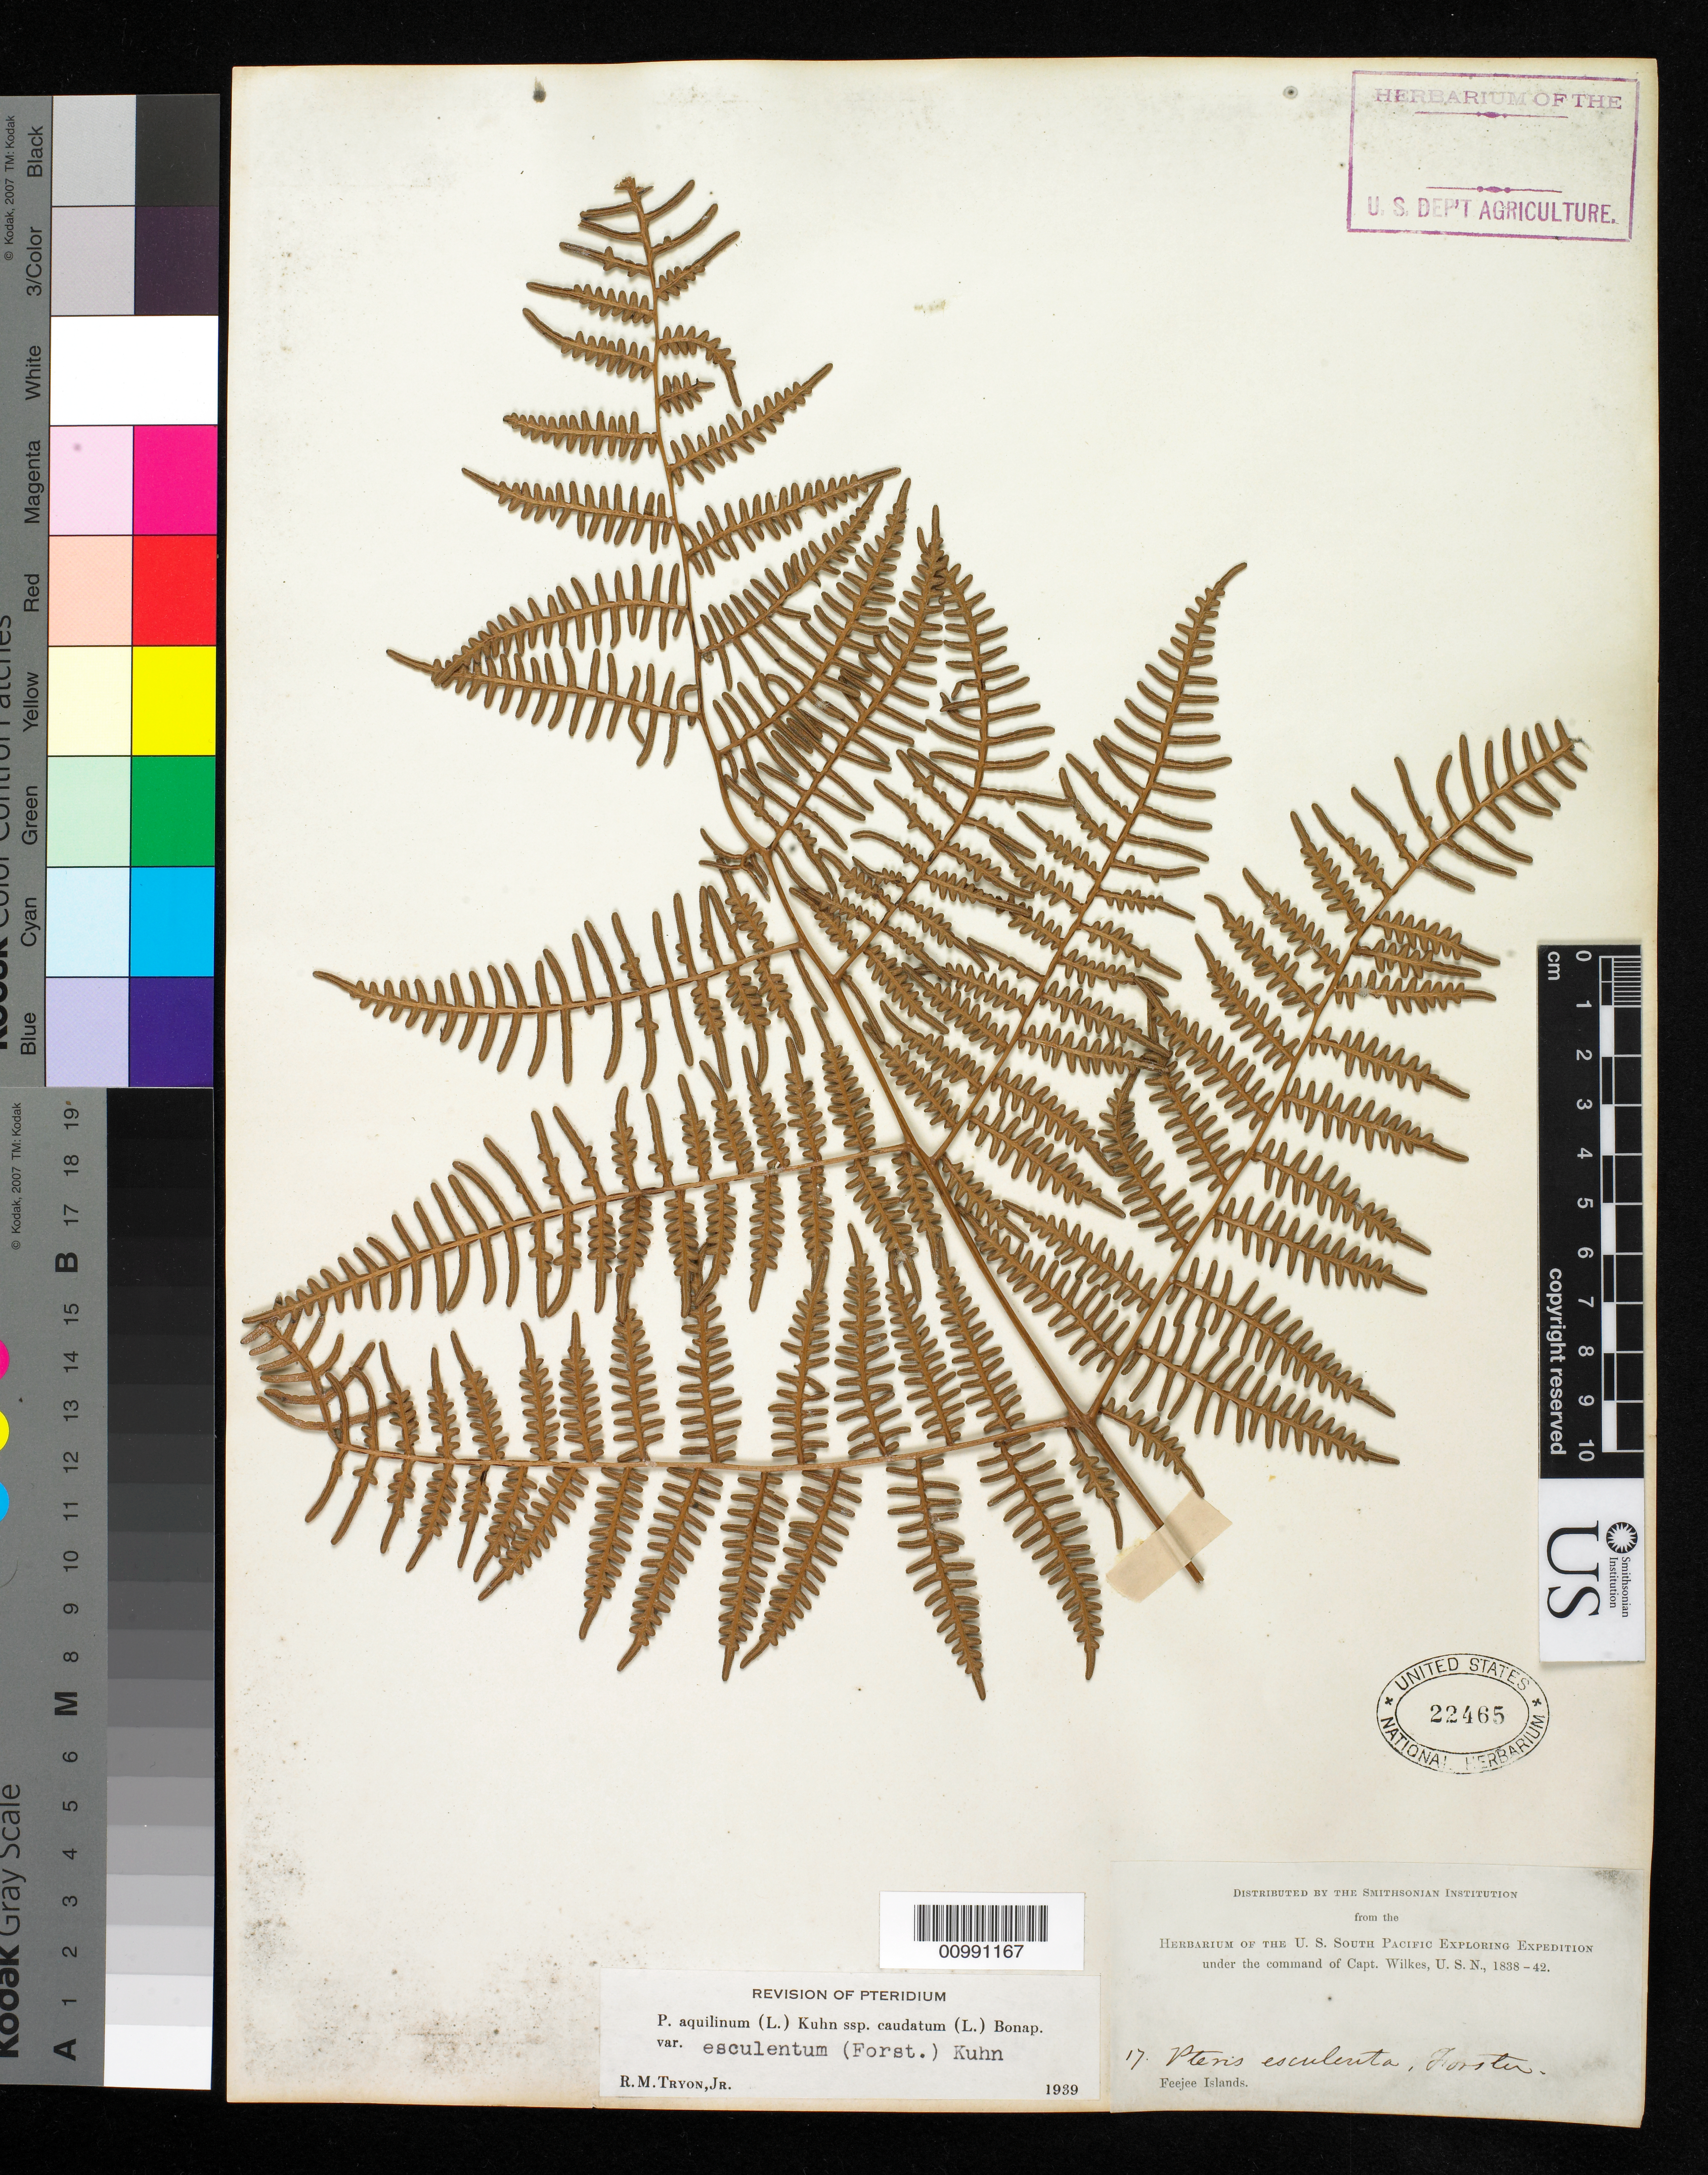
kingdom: Plantae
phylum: Tracheophyta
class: Polypodiopsida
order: Polypodiales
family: Dennstaedtiaceae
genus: Pteridium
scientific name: Pteridium esculentum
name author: (G. Forst.) Cockayne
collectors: Wilkes Explor. Exped.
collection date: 1838/1842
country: Fiji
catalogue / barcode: US 22465